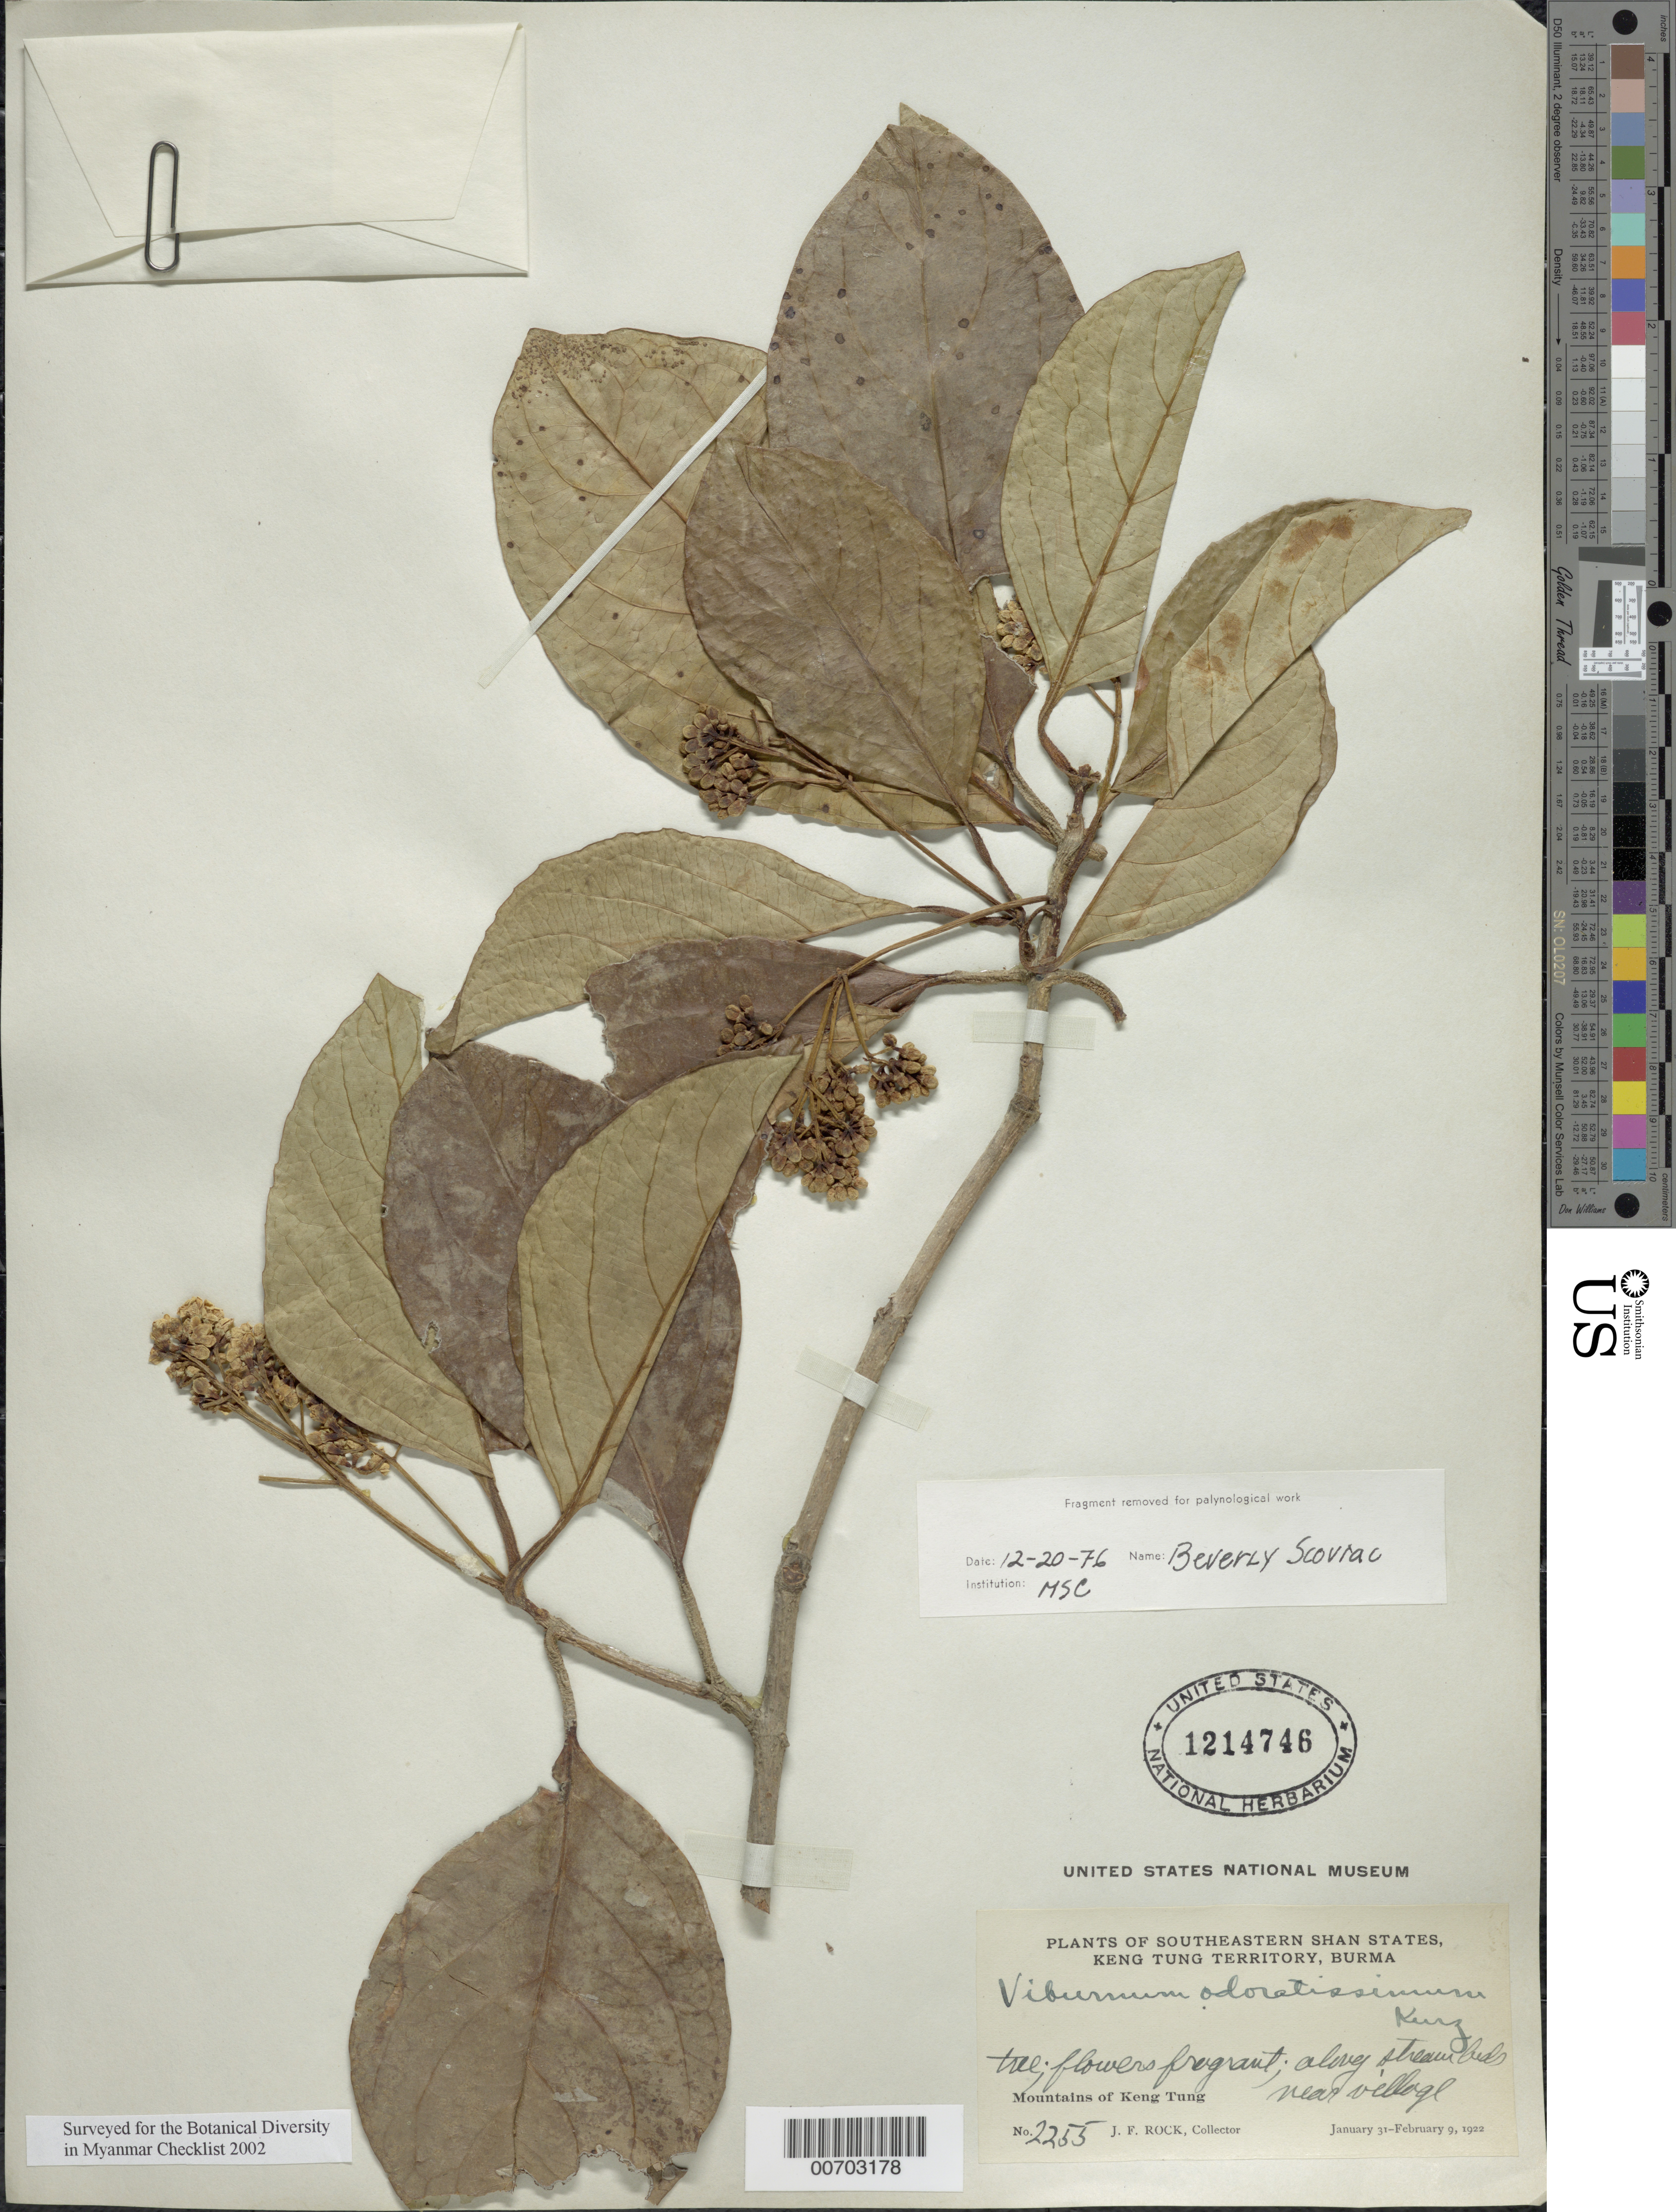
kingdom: Plantae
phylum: Tracheophyta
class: Magnoliopsida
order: Dipsacales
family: Viburnaceae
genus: Viburnum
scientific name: Viburnum odoratissimum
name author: Ker Gawl.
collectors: J. F. Rock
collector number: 2255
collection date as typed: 31 Jan 1922 to 01 Feb 1922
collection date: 1922-01-31/1922-02-01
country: Myanmar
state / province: Shan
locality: Southeastern Shan States, Keng Tung Terr., Keng Tung Mts.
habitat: Along stream beds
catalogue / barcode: US 1214746